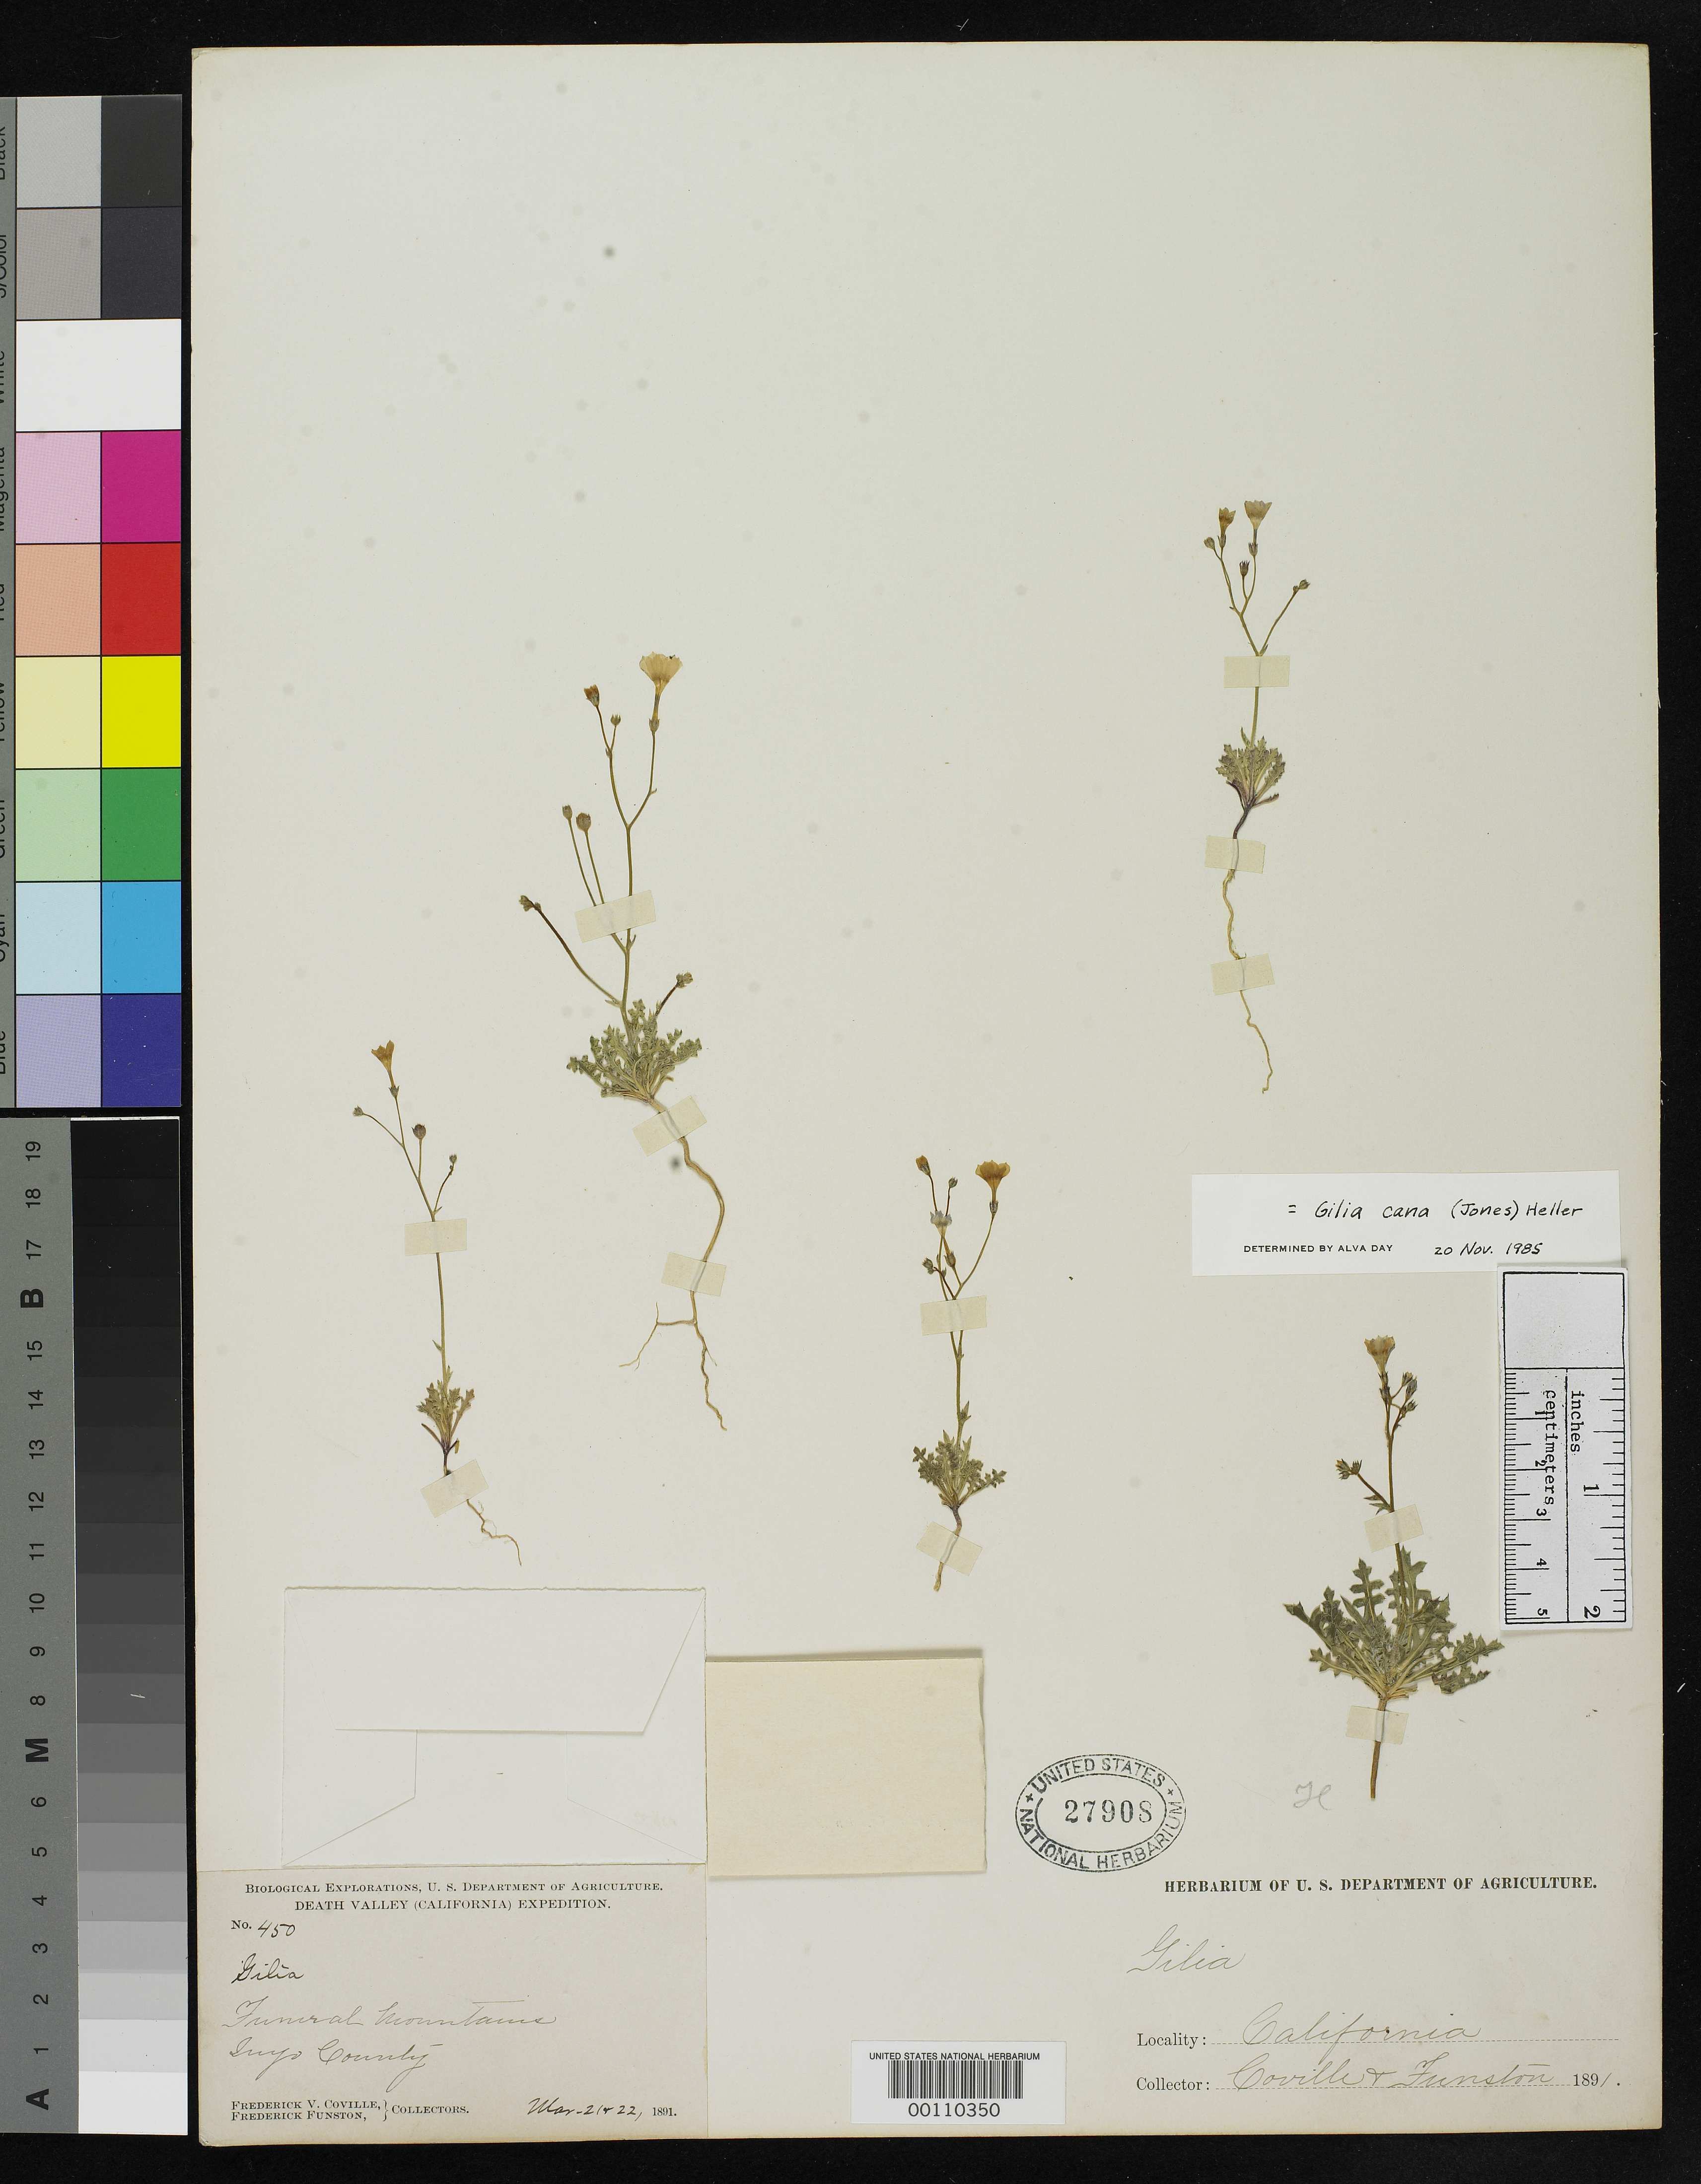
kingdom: Plantae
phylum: Tracheophyta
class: Magnoliopsida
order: Ericales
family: Polemoniaceae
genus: Gilia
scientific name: Gilia scopulorum var. covillei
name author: Brand in Engl.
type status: Holotype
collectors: F. V. Coville & F. Funston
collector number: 450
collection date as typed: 21 Mar 1891 and 22 Mar 1891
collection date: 1891-03-21,1891-03-22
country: United States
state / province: California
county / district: Inyo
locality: Funeral Mts.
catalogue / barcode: US 27908